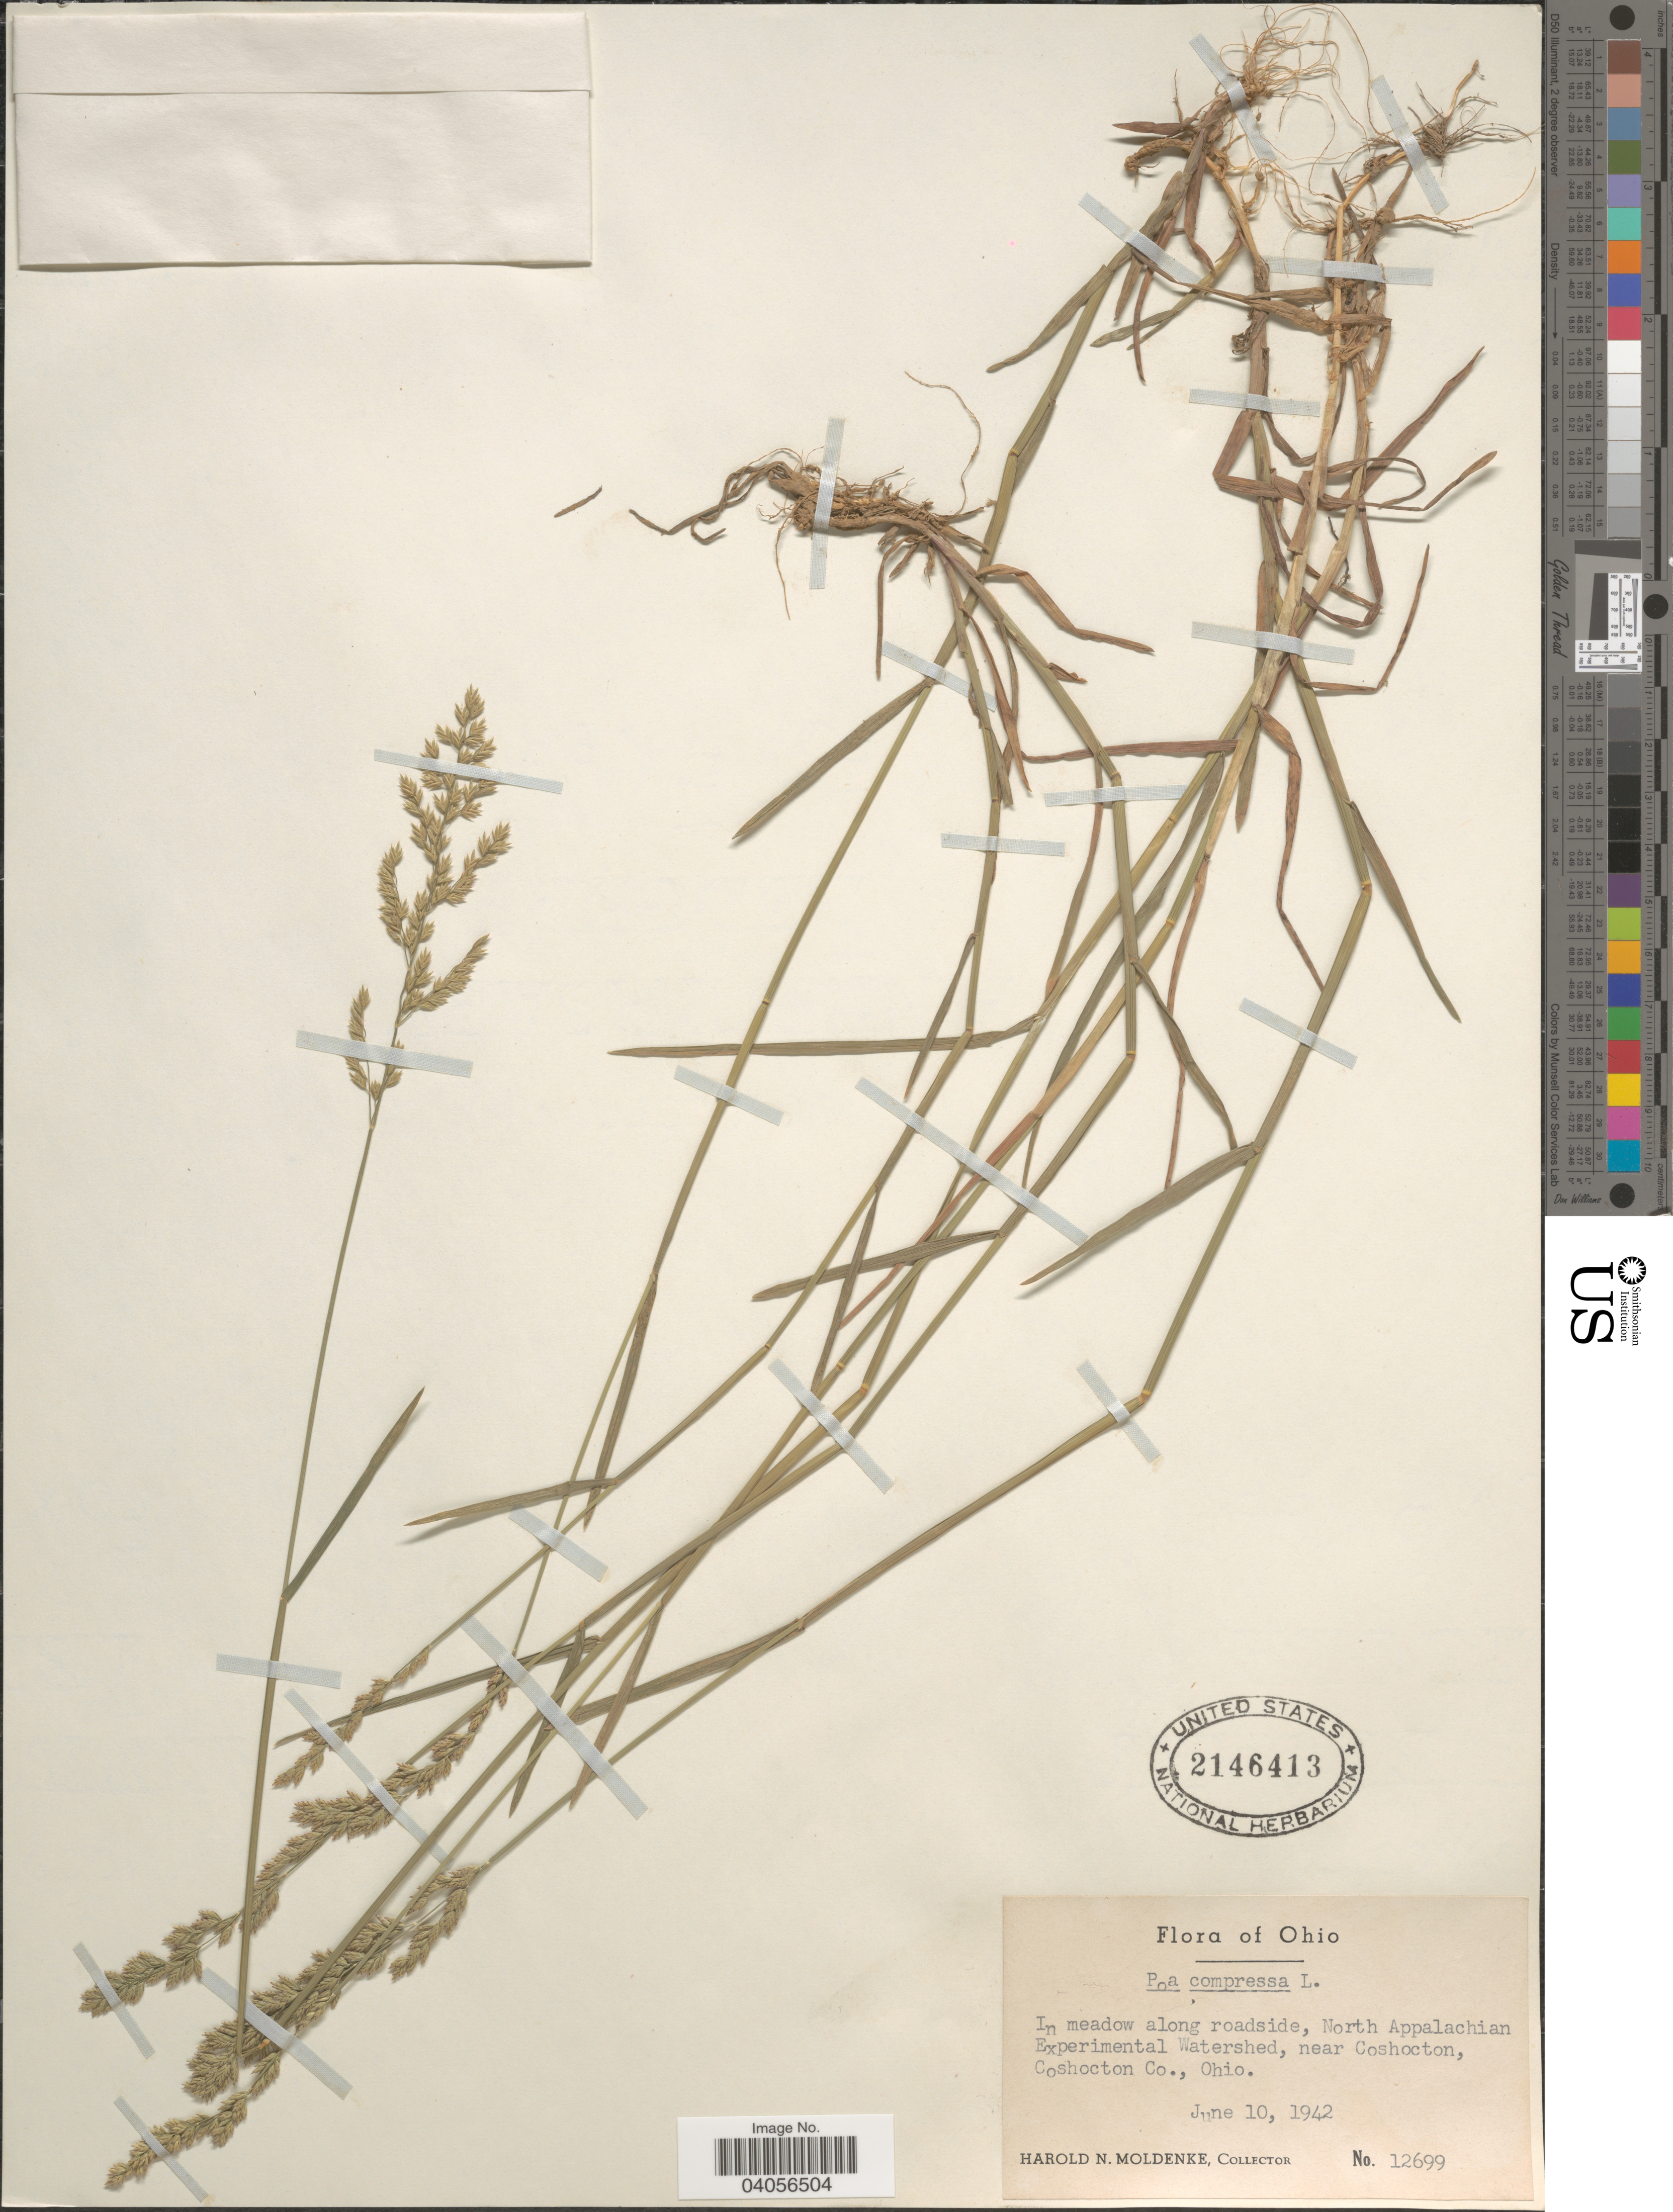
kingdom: Plantae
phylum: Tracheophyta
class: Liliopsida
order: Poales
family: Poaceae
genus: Poa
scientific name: Poa compressa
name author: L.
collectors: H. N. Moldenke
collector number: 12699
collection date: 1942-06-10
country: United States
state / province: Ohio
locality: North Appalachian Experimental Watershed, near Coshocton, Coshocton Co.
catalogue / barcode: US 2146413